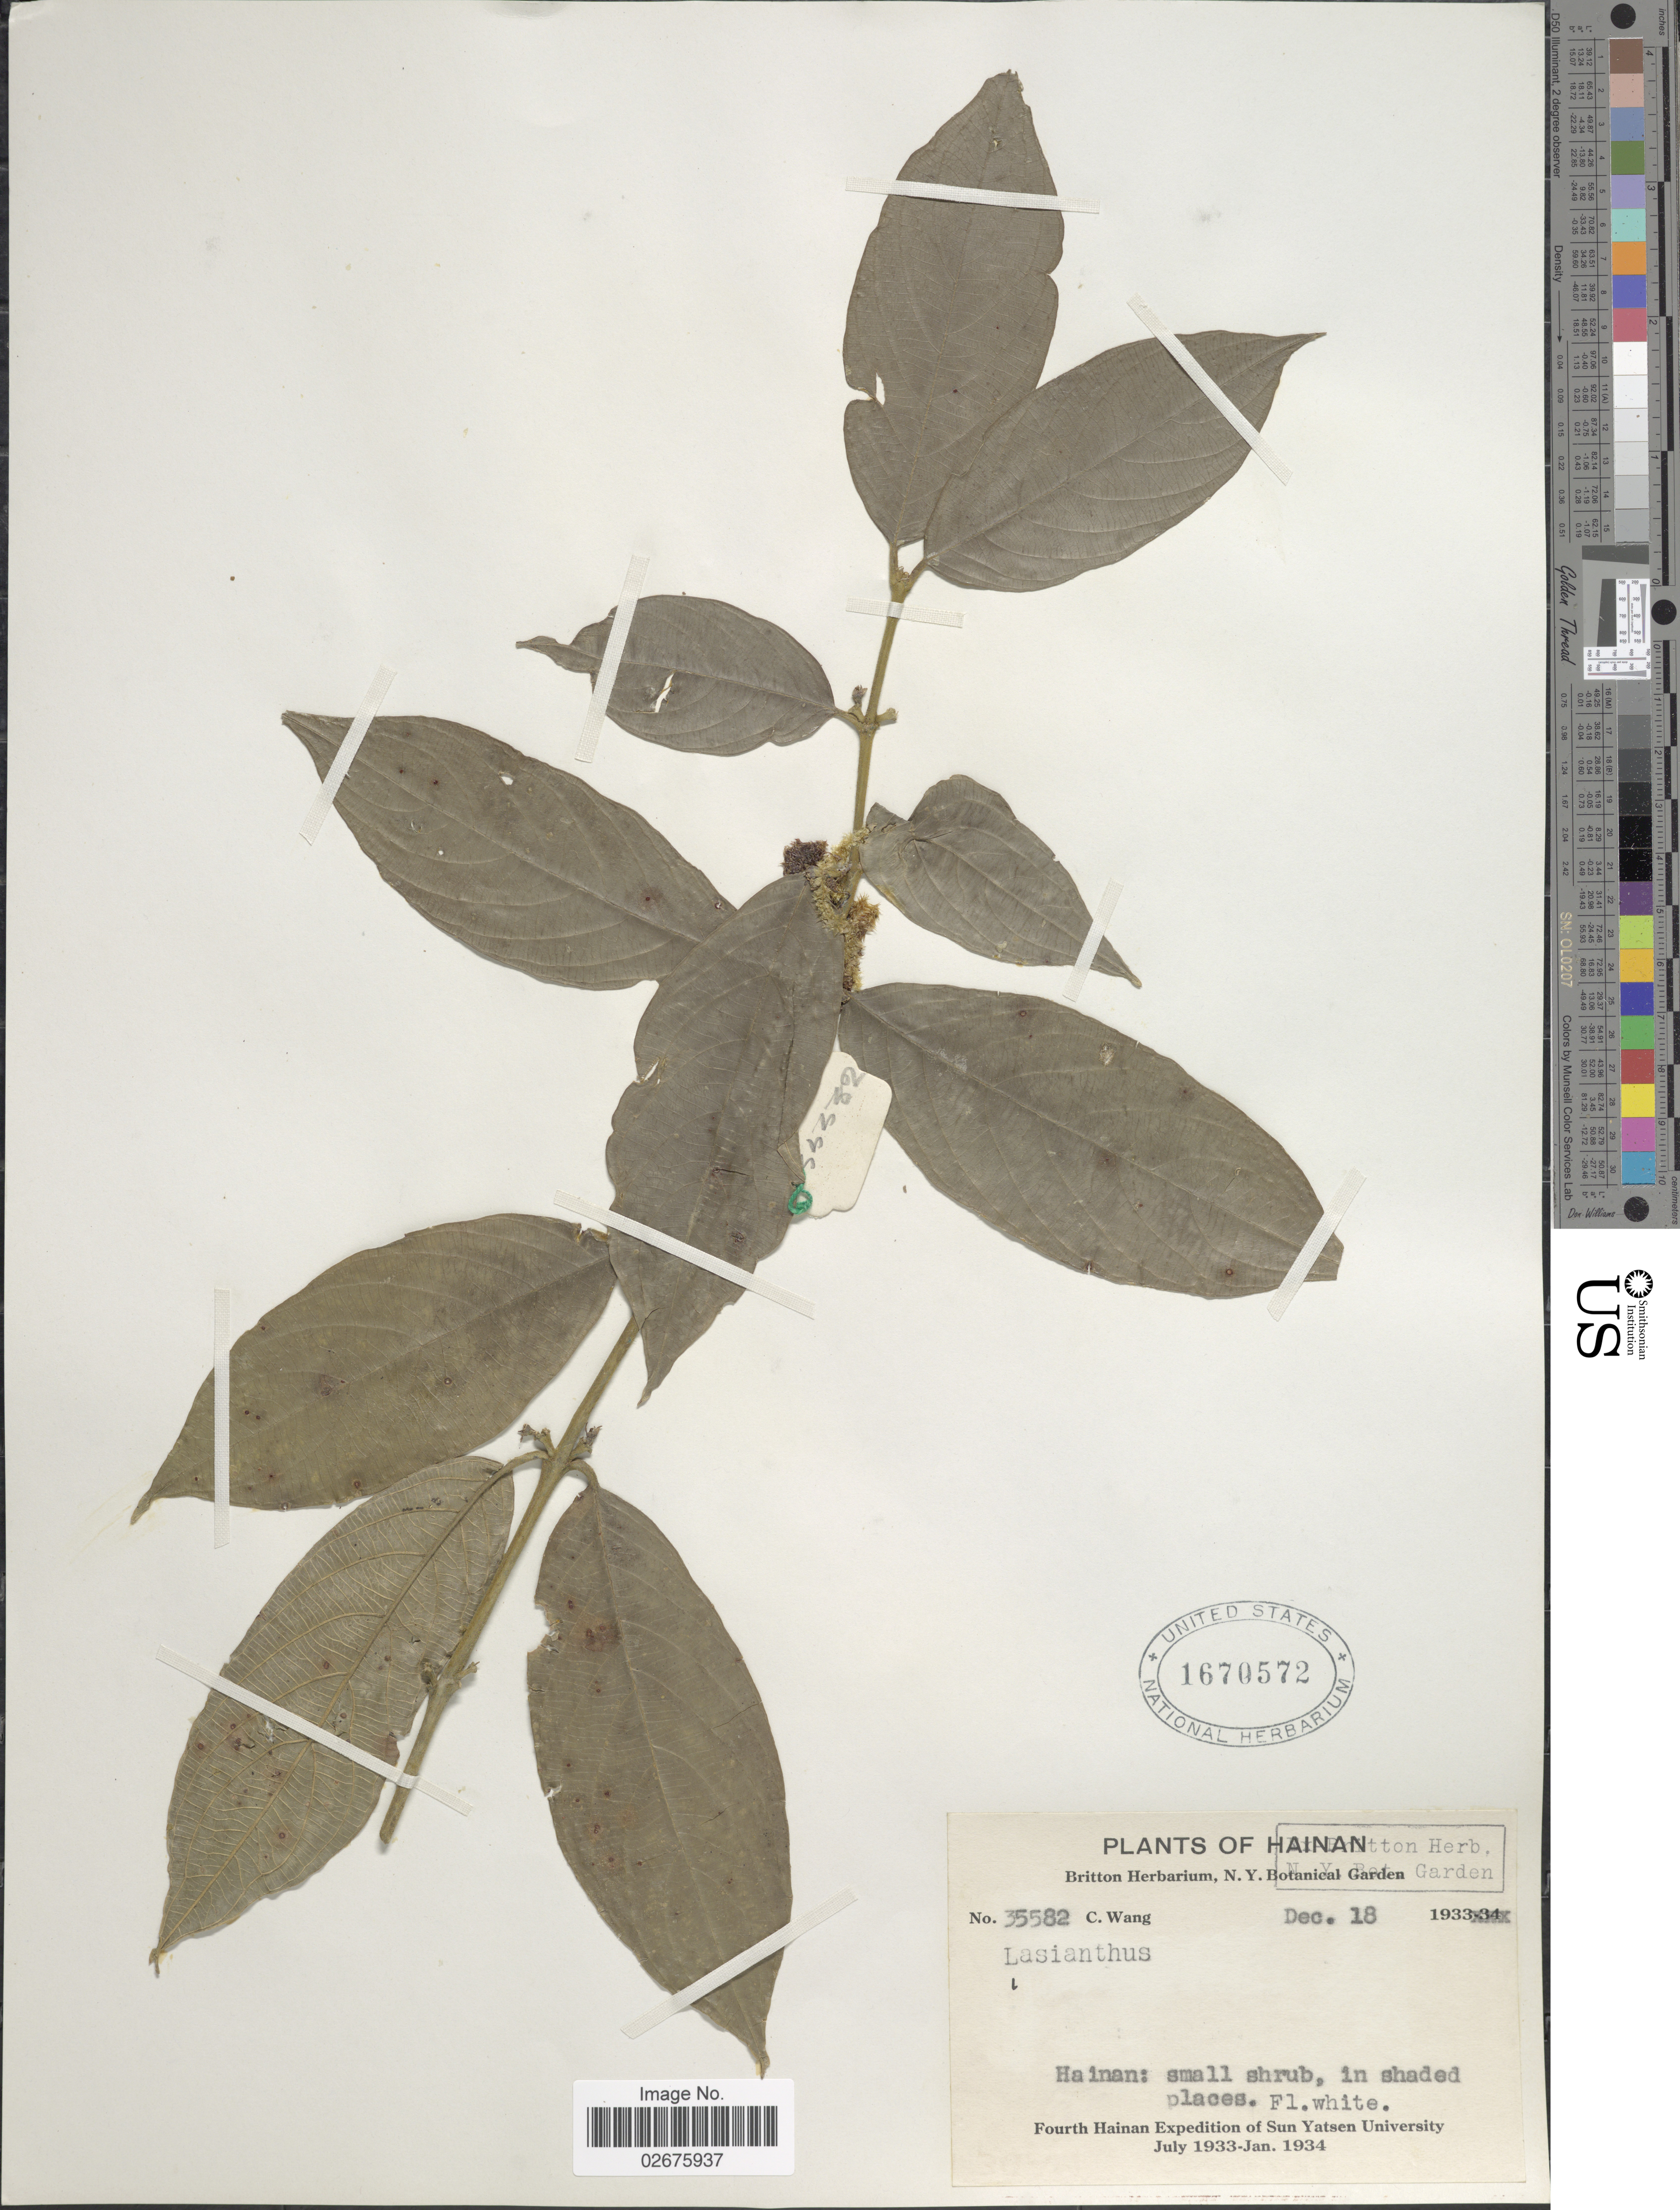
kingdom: Plantae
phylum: Tracheophyta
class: Magnoliopsida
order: Gentianales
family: Rubiaceae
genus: Lasianthus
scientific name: Lasianthus sp.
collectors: C. Wang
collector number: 35582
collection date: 1933-12-18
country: China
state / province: Hainan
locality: Hainan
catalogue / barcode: US 1670572